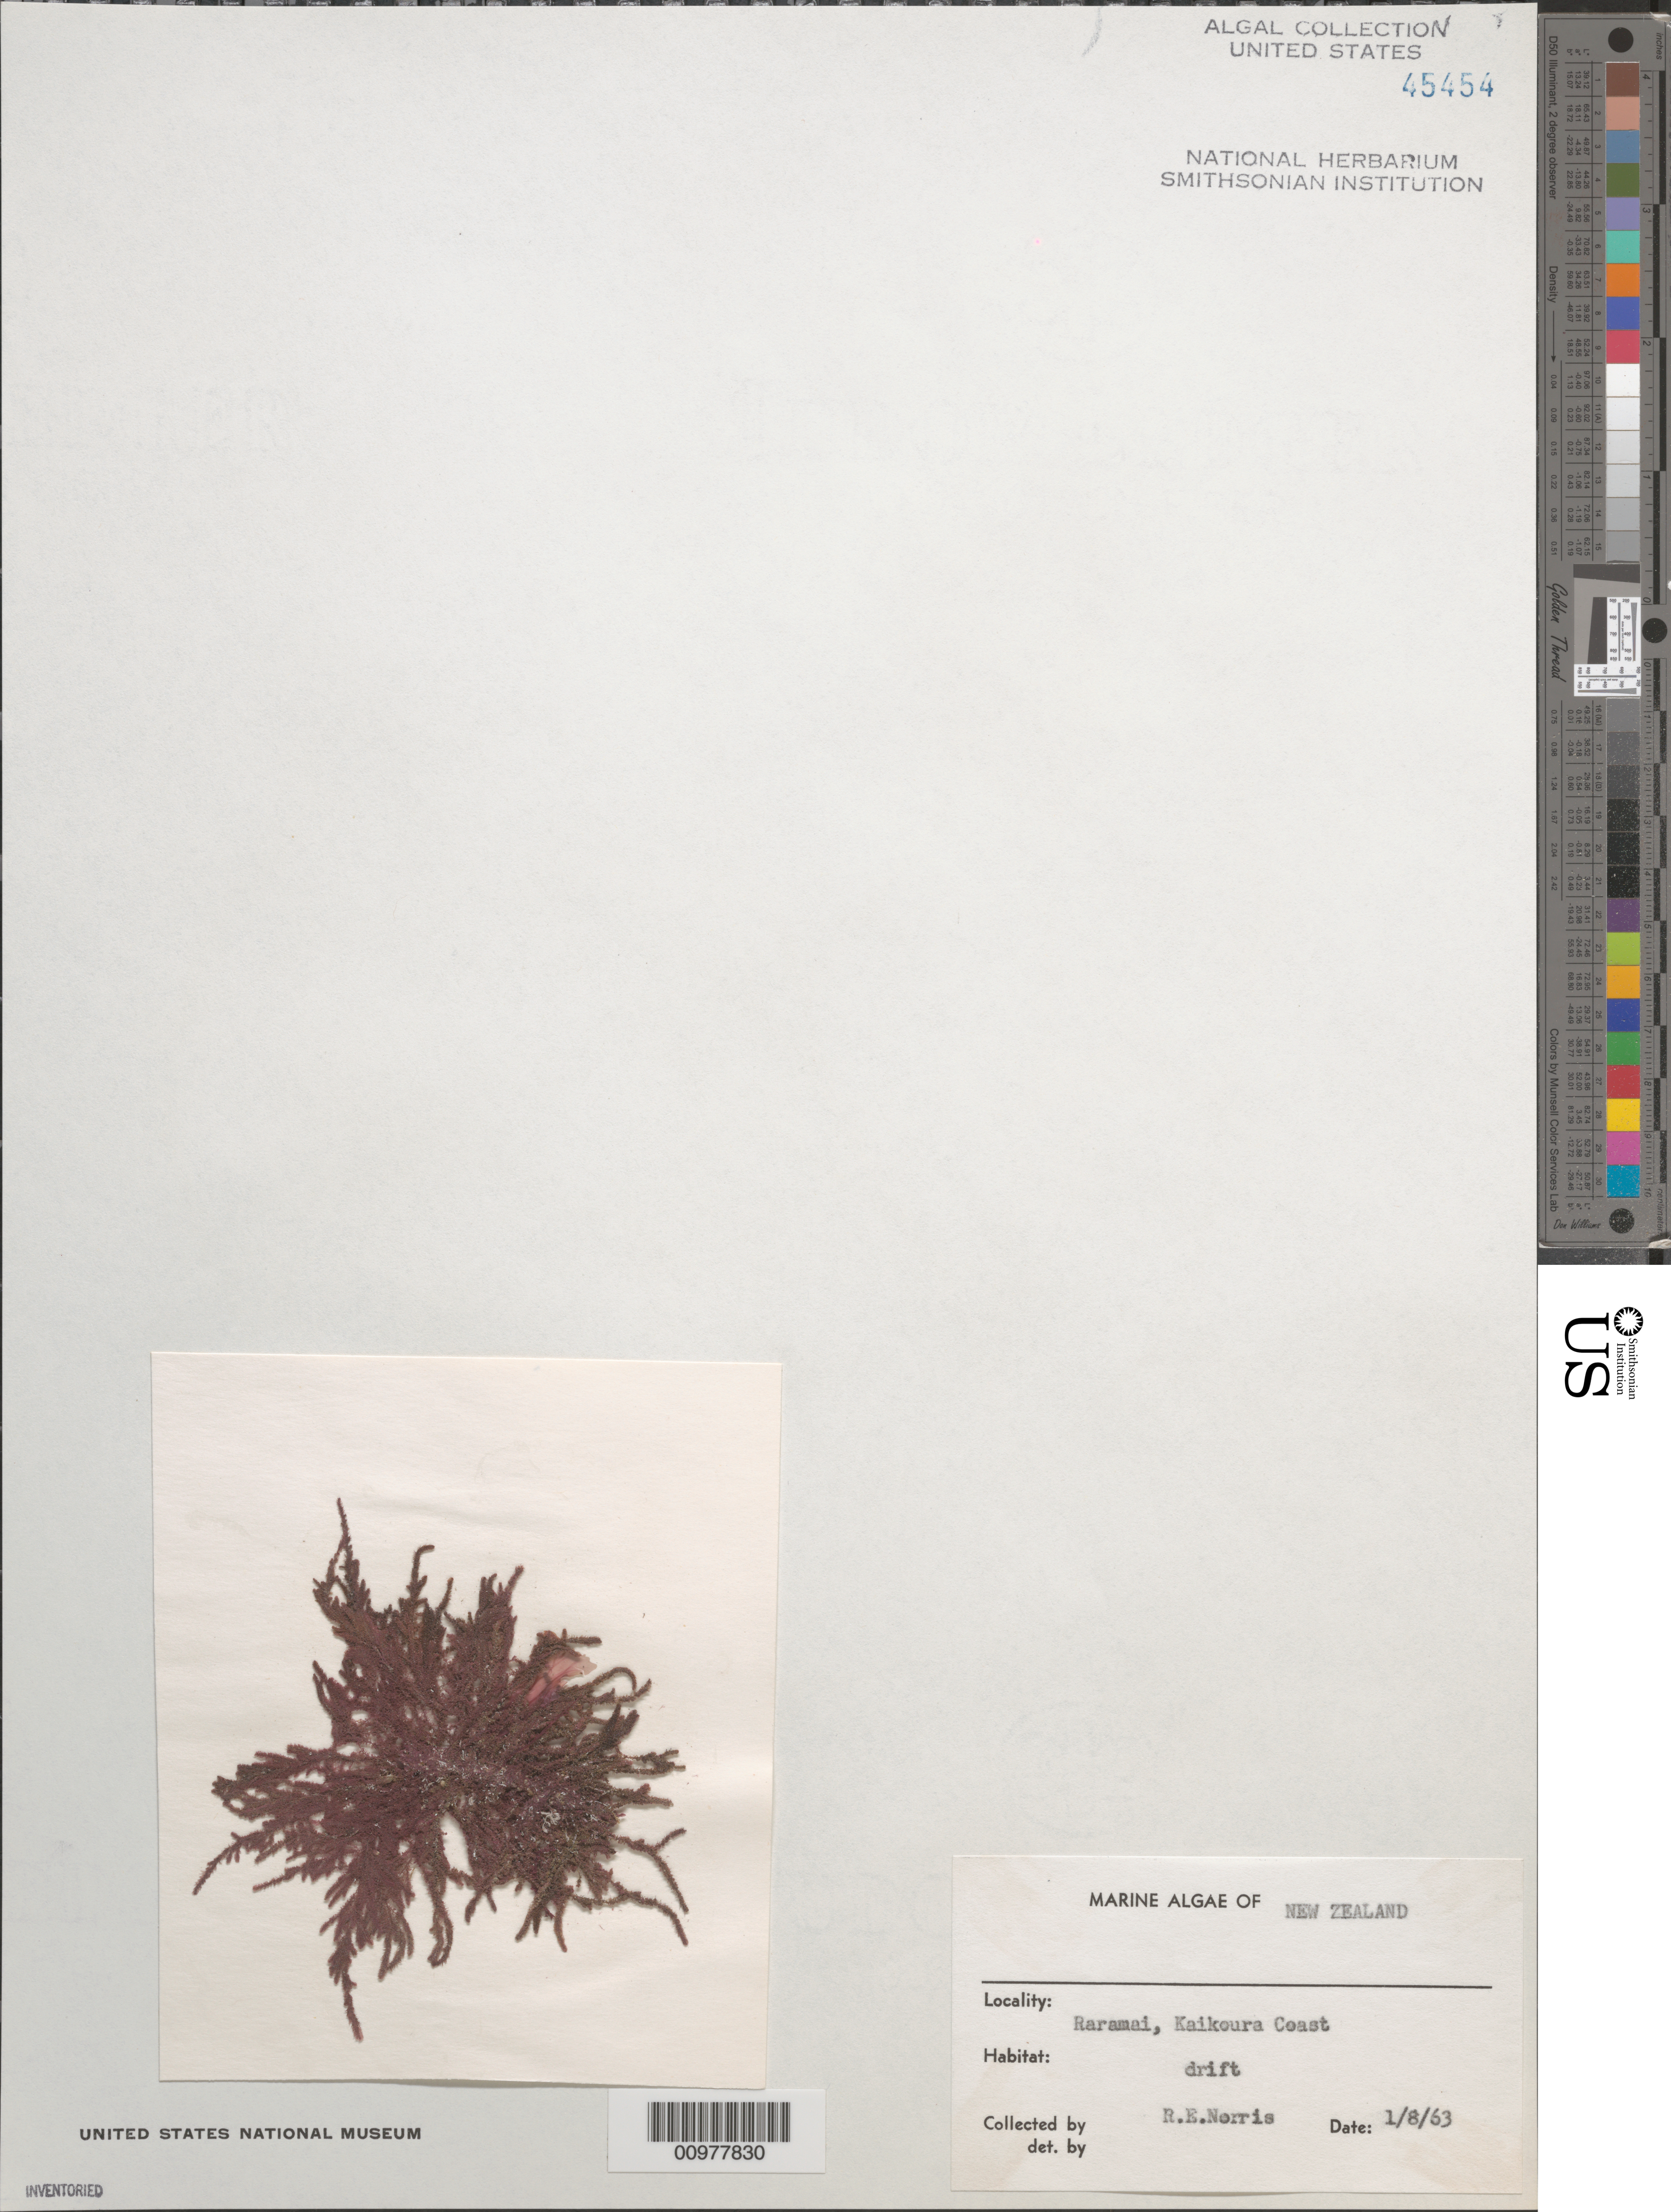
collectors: R. E. Norris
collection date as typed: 08 Jan 1963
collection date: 1963-01-08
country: New Zealand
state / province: Canterbury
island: South Island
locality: Raramai, Kaikoura coast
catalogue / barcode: US 45454